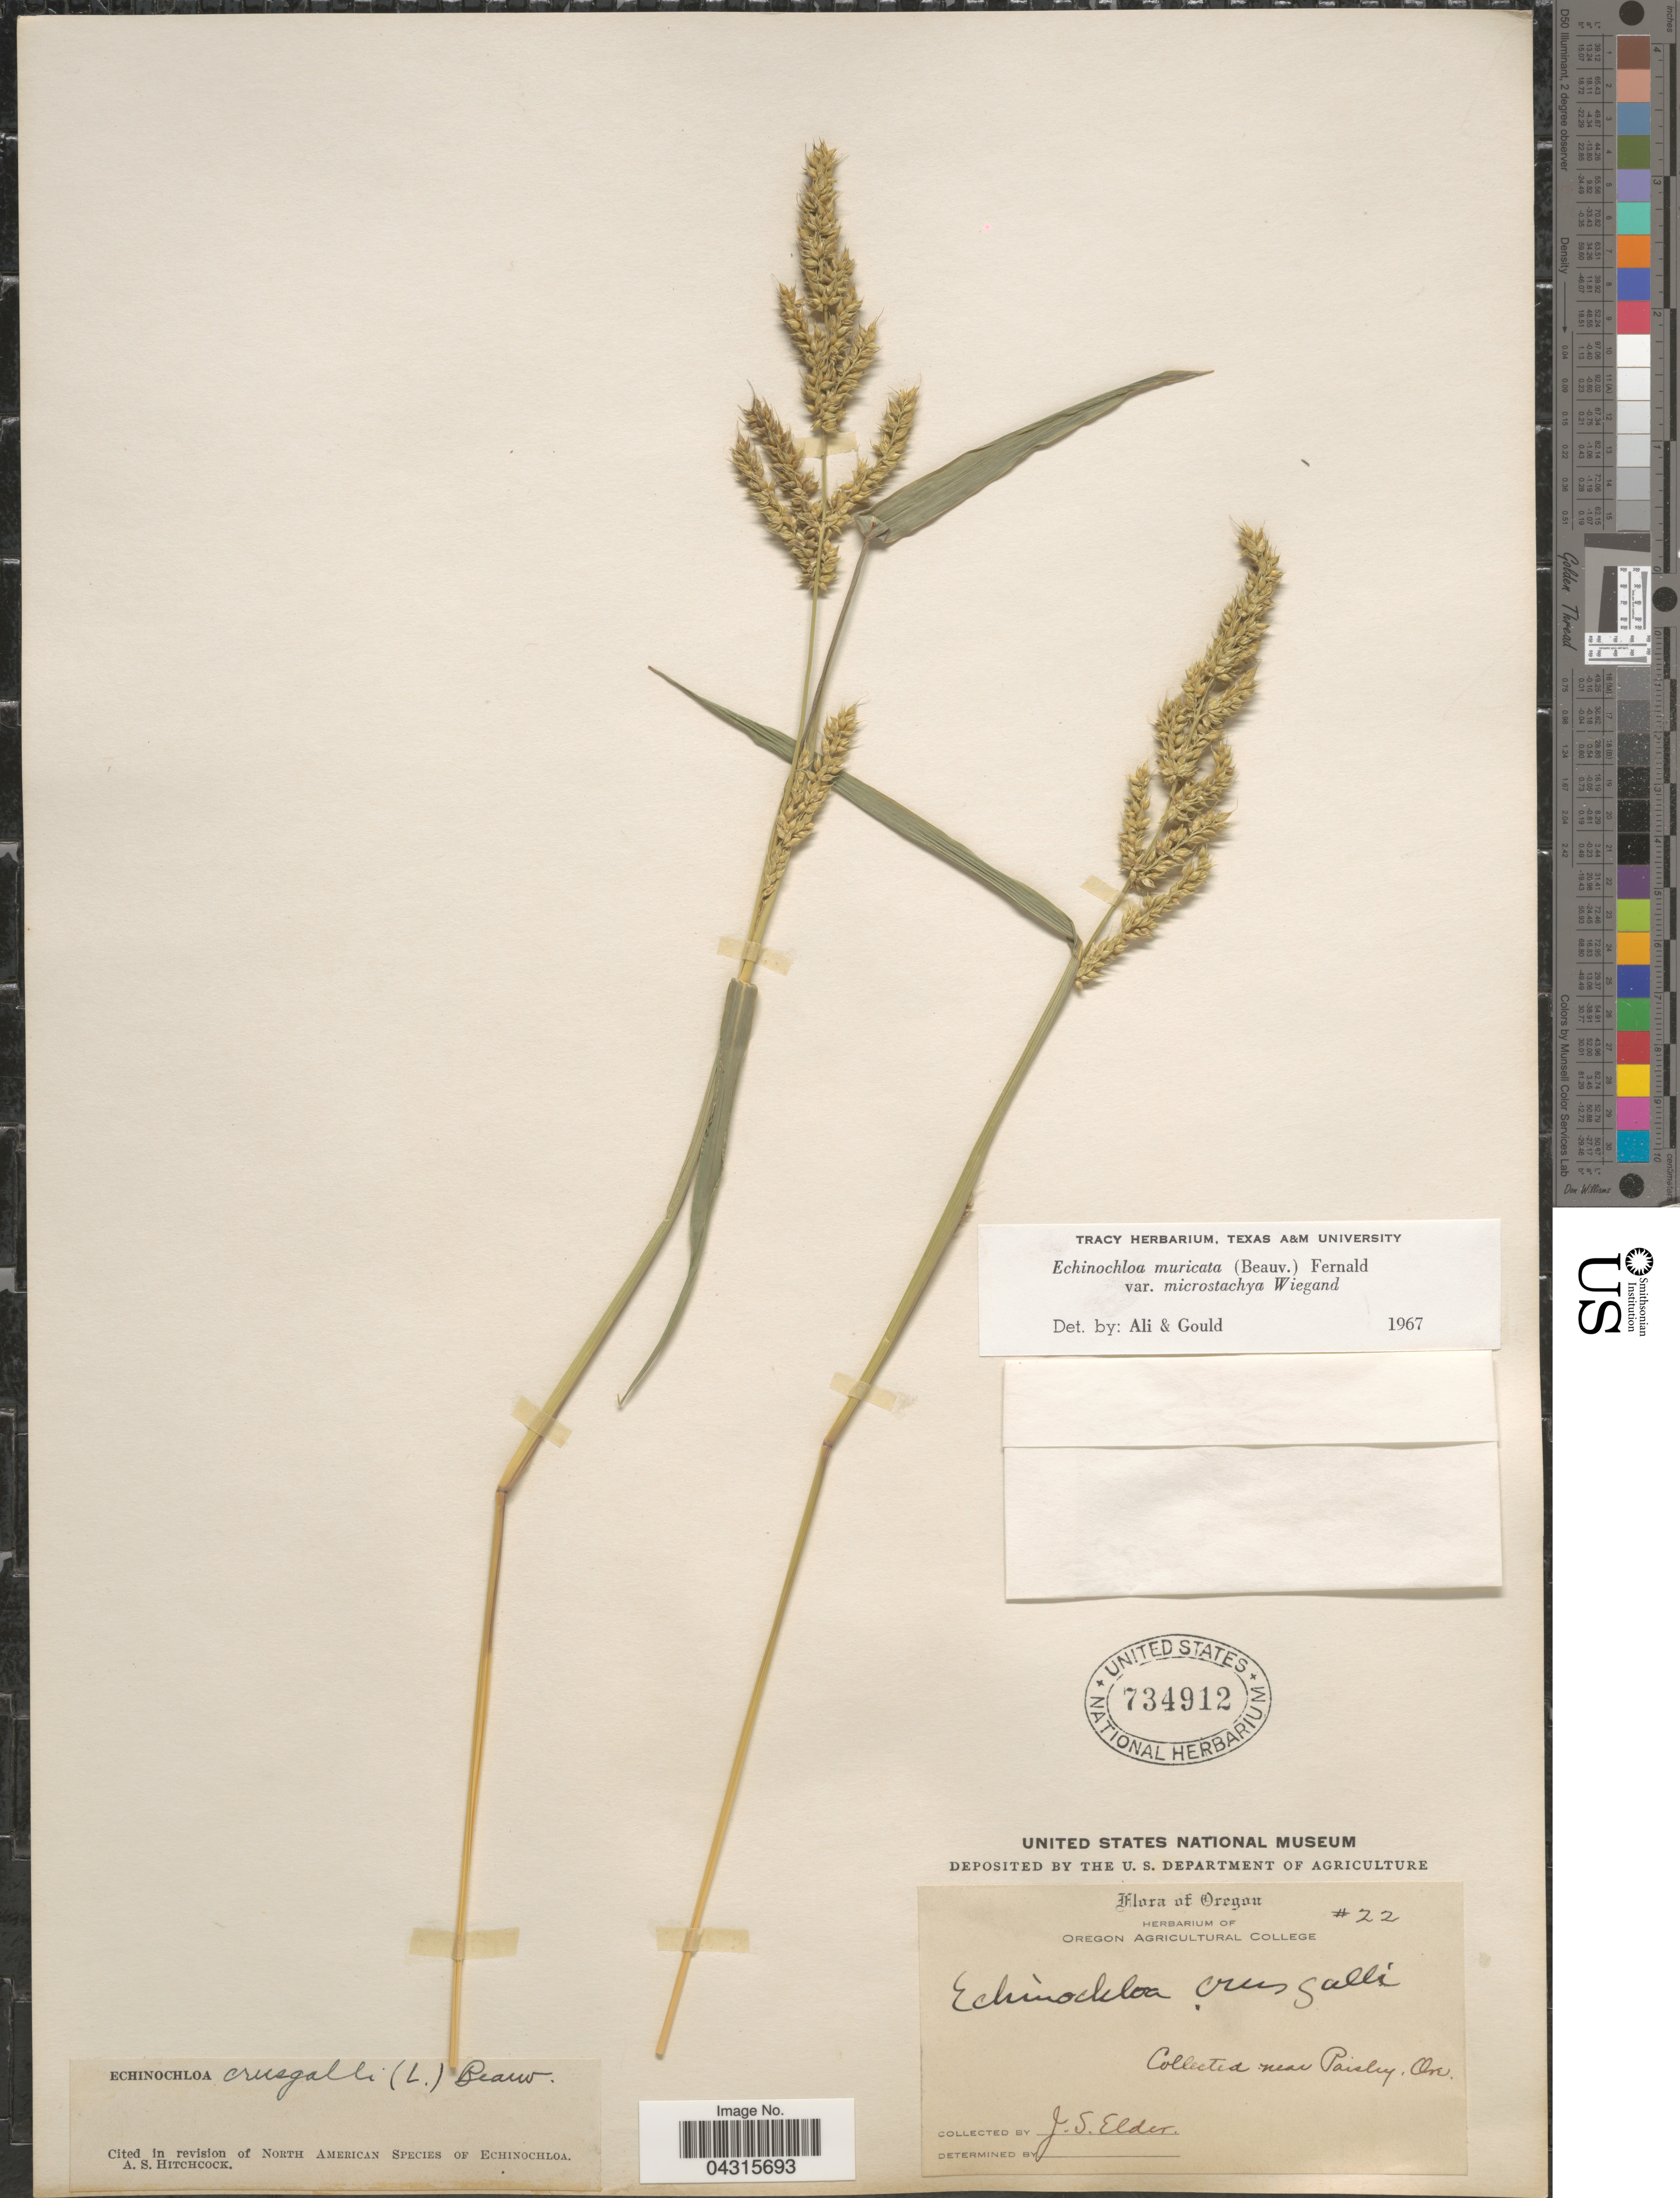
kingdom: Plantae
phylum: Tracheophyta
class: Liliopsida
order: Poales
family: Poaceae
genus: Echinochloa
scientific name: Echinochloa muricata var. microstachya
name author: Wiegand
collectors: J. Elder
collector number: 22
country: United States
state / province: Oregon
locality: Near Paisley.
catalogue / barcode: US 734912